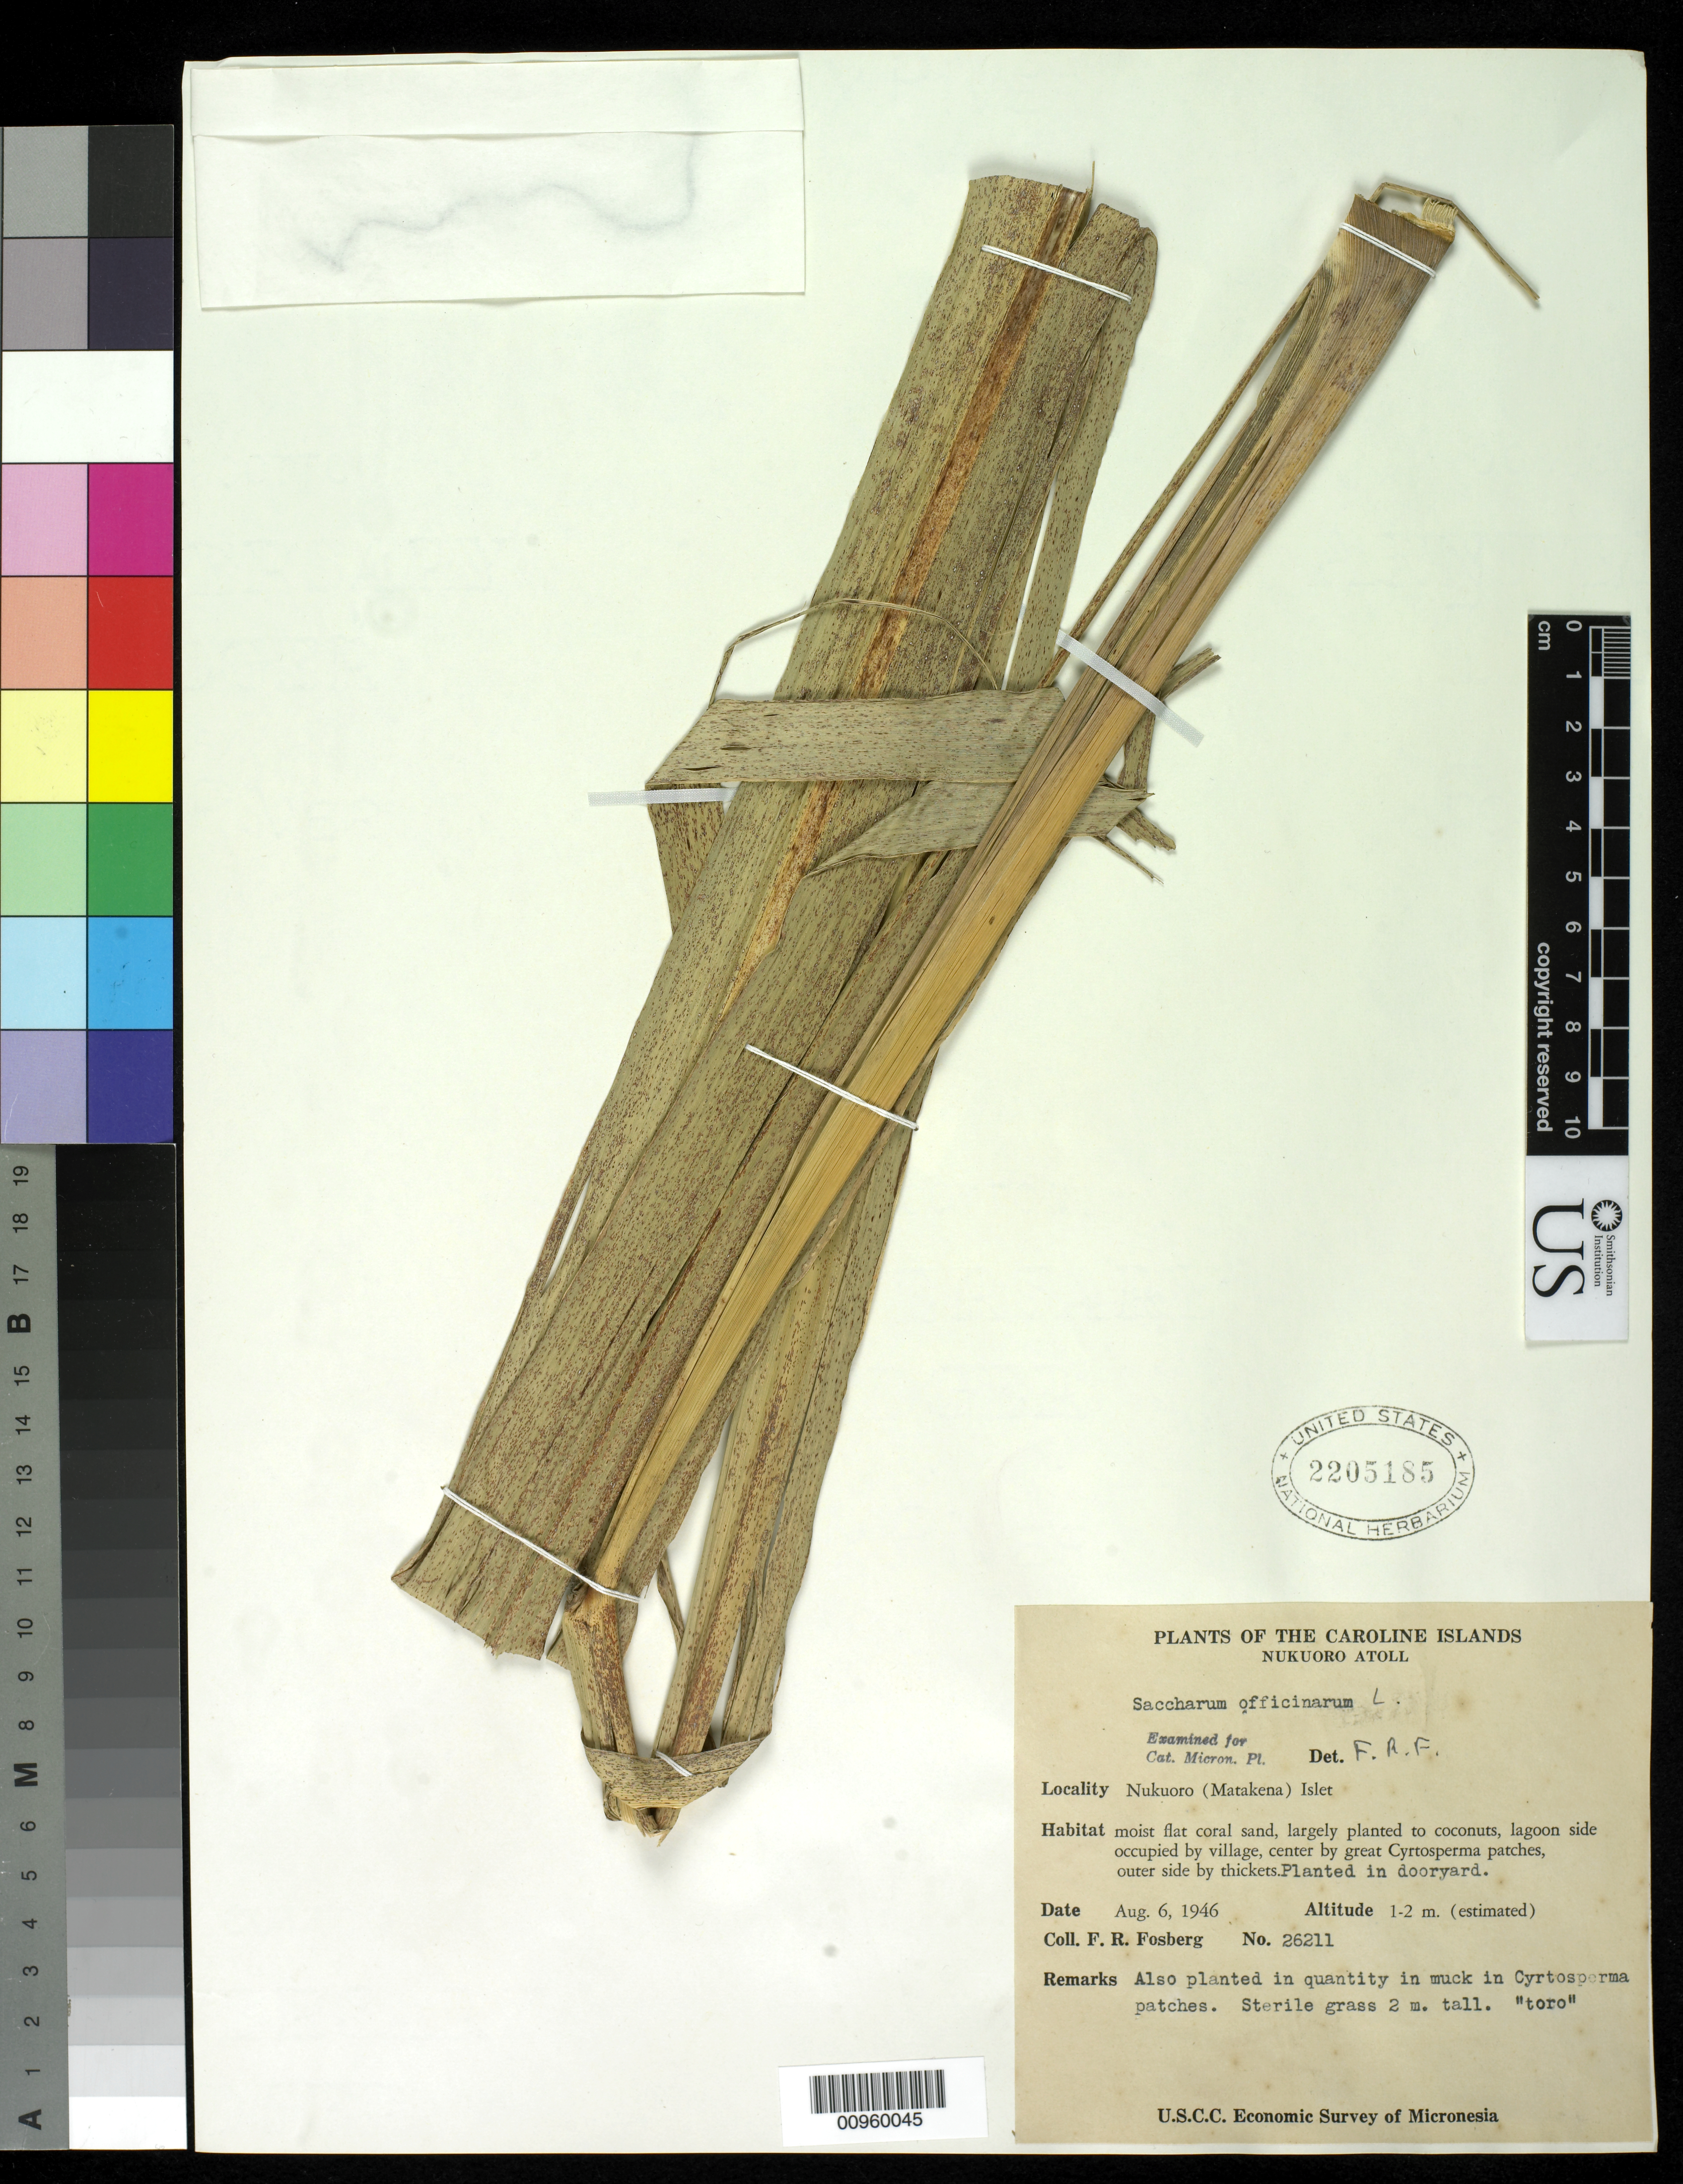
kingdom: Plantae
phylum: Tracheophyta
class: Liliopsida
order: Poales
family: Poaceae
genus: Saccharum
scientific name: Saccharum officinarum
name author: L.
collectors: F. R. Fosberg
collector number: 26211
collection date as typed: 06 Aug 1946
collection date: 1946-08-06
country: Micronesia, Federated States of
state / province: Pohnpei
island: Nukuoro Atoll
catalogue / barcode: US 2205185